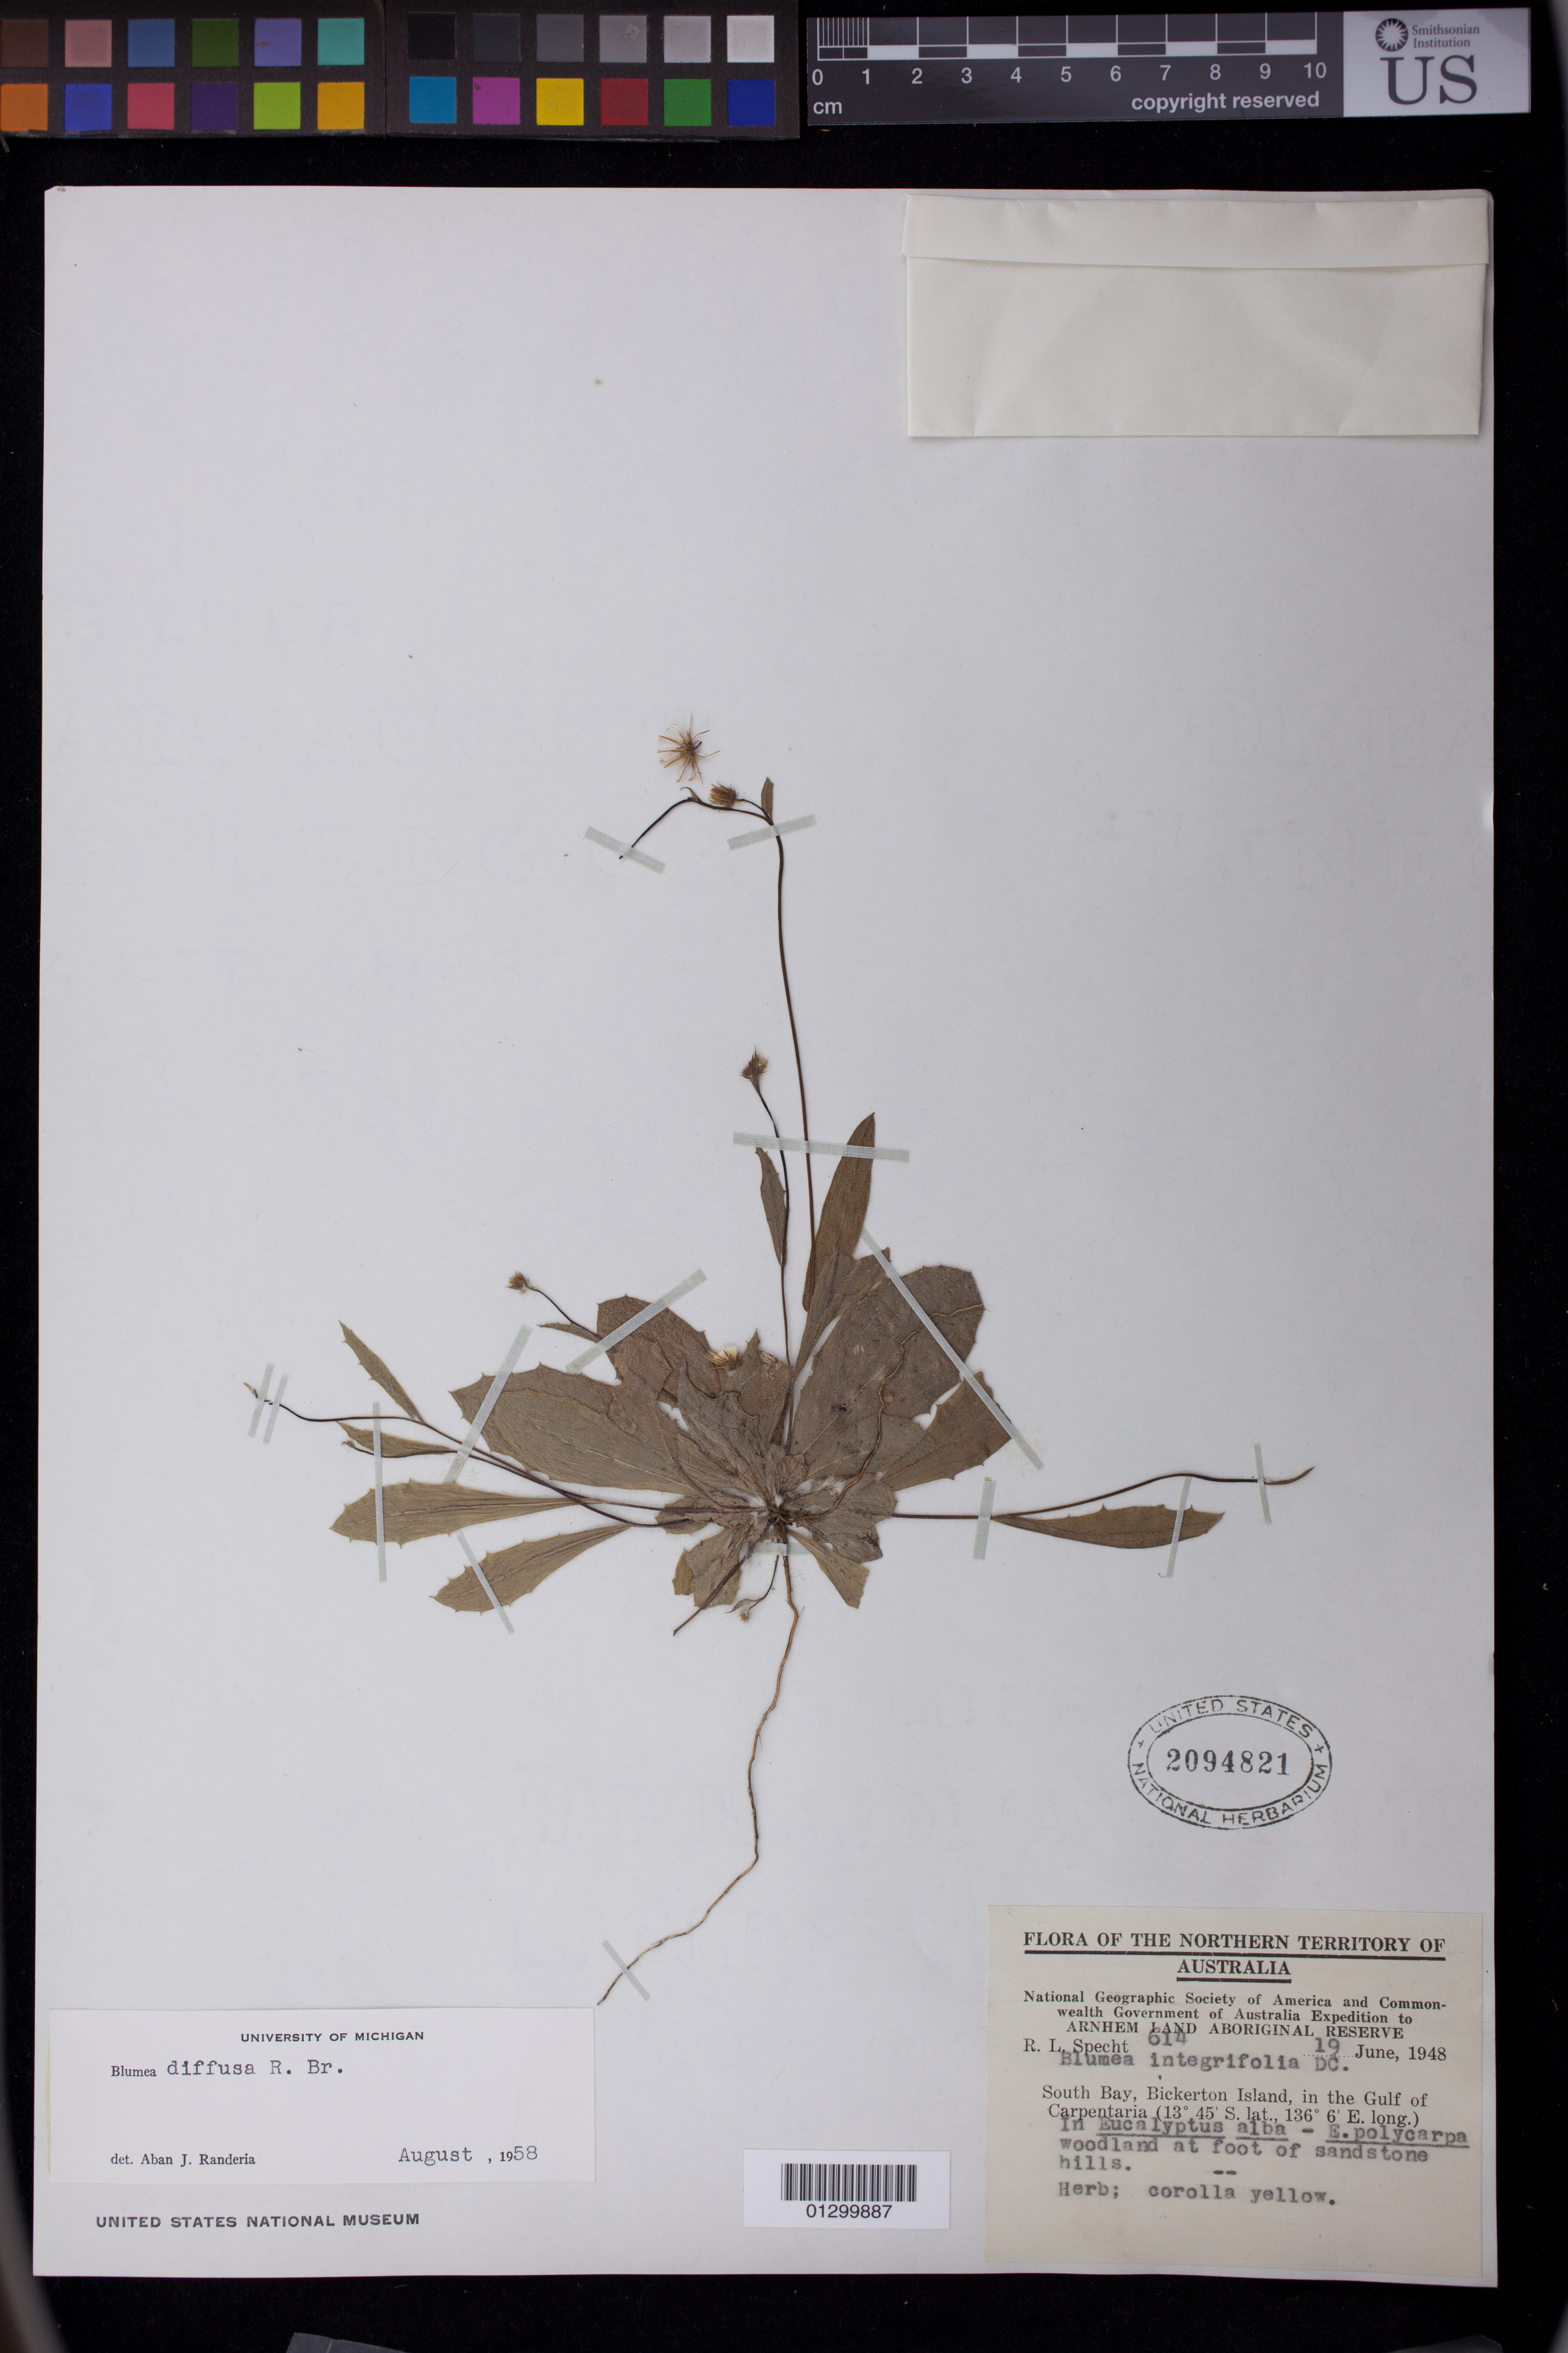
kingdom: Plantae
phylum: Tracheophyta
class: Magnoliopsida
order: Asterales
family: Asteraceae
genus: Blumea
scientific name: Blumea diffusa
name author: R. Br. ex Benth.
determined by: Randeria, Aban J.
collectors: R. L. Specht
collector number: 614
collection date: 1948-06-19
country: Australia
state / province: Northern Territory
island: Bickerton Island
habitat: In Eucalyptus alba- E. polycarpa woodland at foot of sandstone hills.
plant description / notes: Herb; corolla yellow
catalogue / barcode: US 2094821